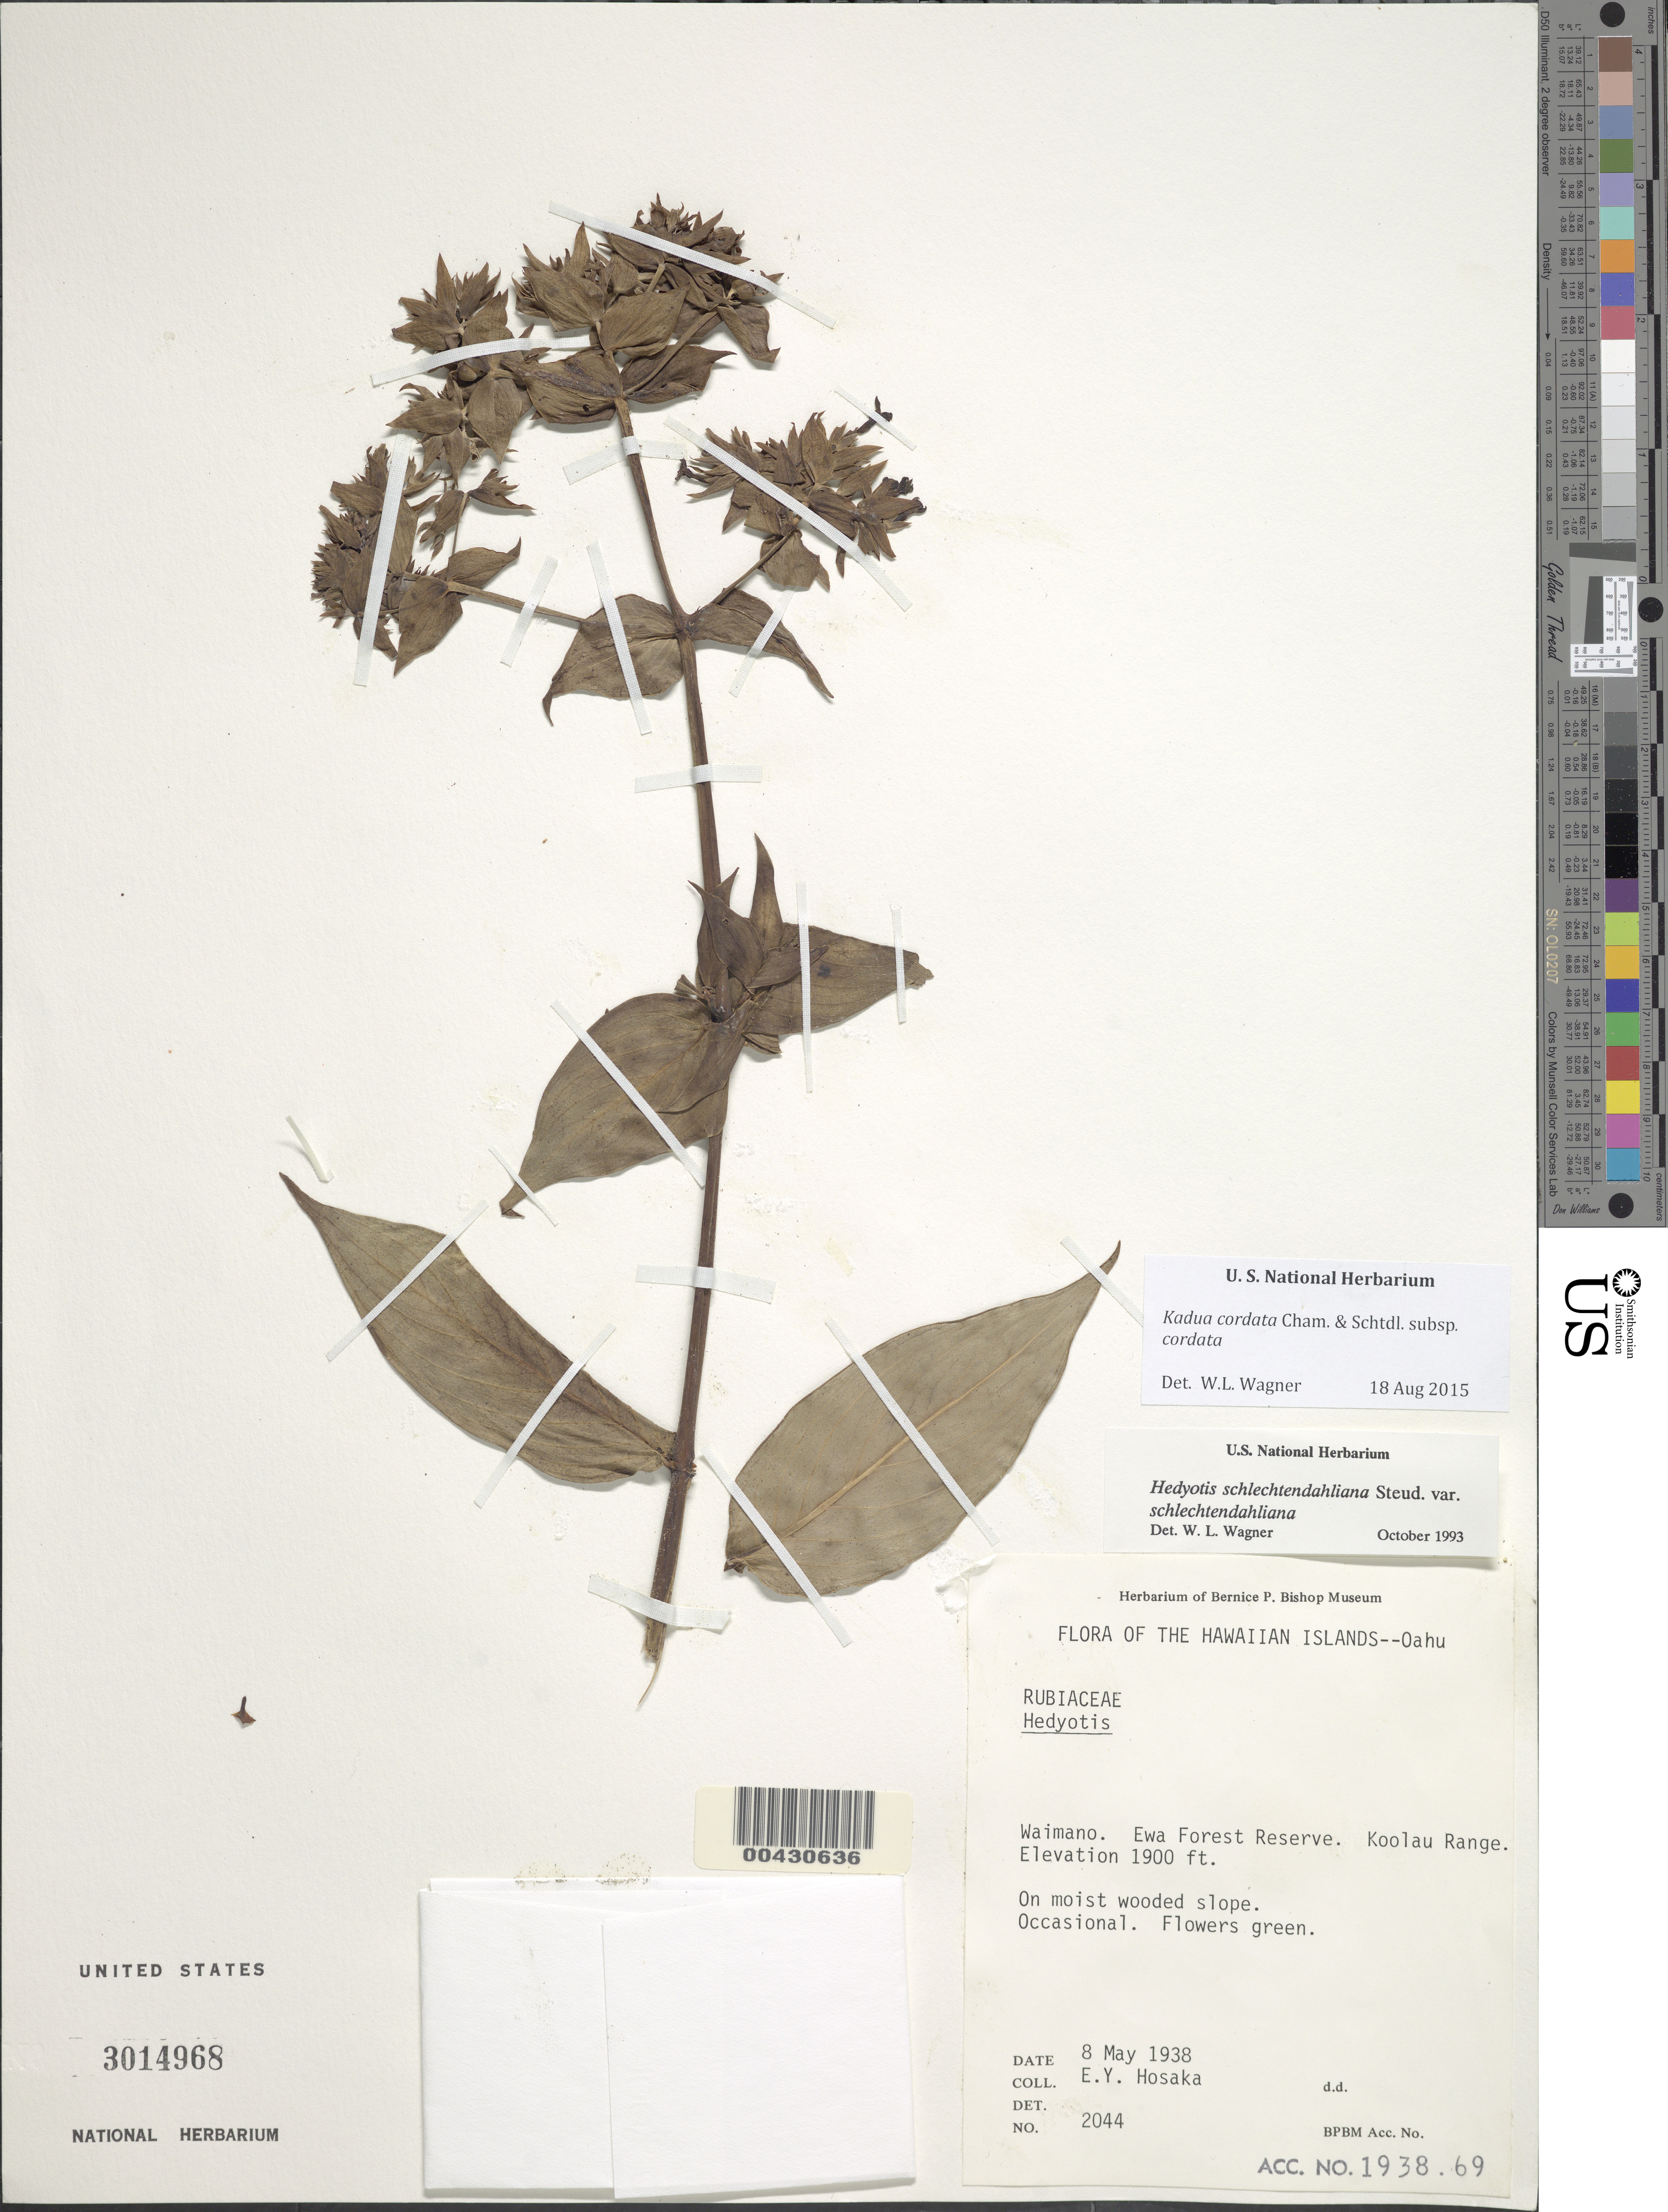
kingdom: Plantae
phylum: Tracheophyta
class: Magnoliopsida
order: Gentianales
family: Rubiaceae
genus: Kadua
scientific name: Kadua cordata subsp. cordata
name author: Cham. & Schltdl.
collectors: E. Y. Hosaka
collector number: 2044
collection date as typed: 8 May 1938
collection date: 1938-05-08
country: United States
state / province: Hawaii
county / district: Honolulu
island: Oahu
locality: Waimano. Ewa Forest Reserve. Koolau Range.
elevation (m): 579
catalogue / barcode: US 3014968